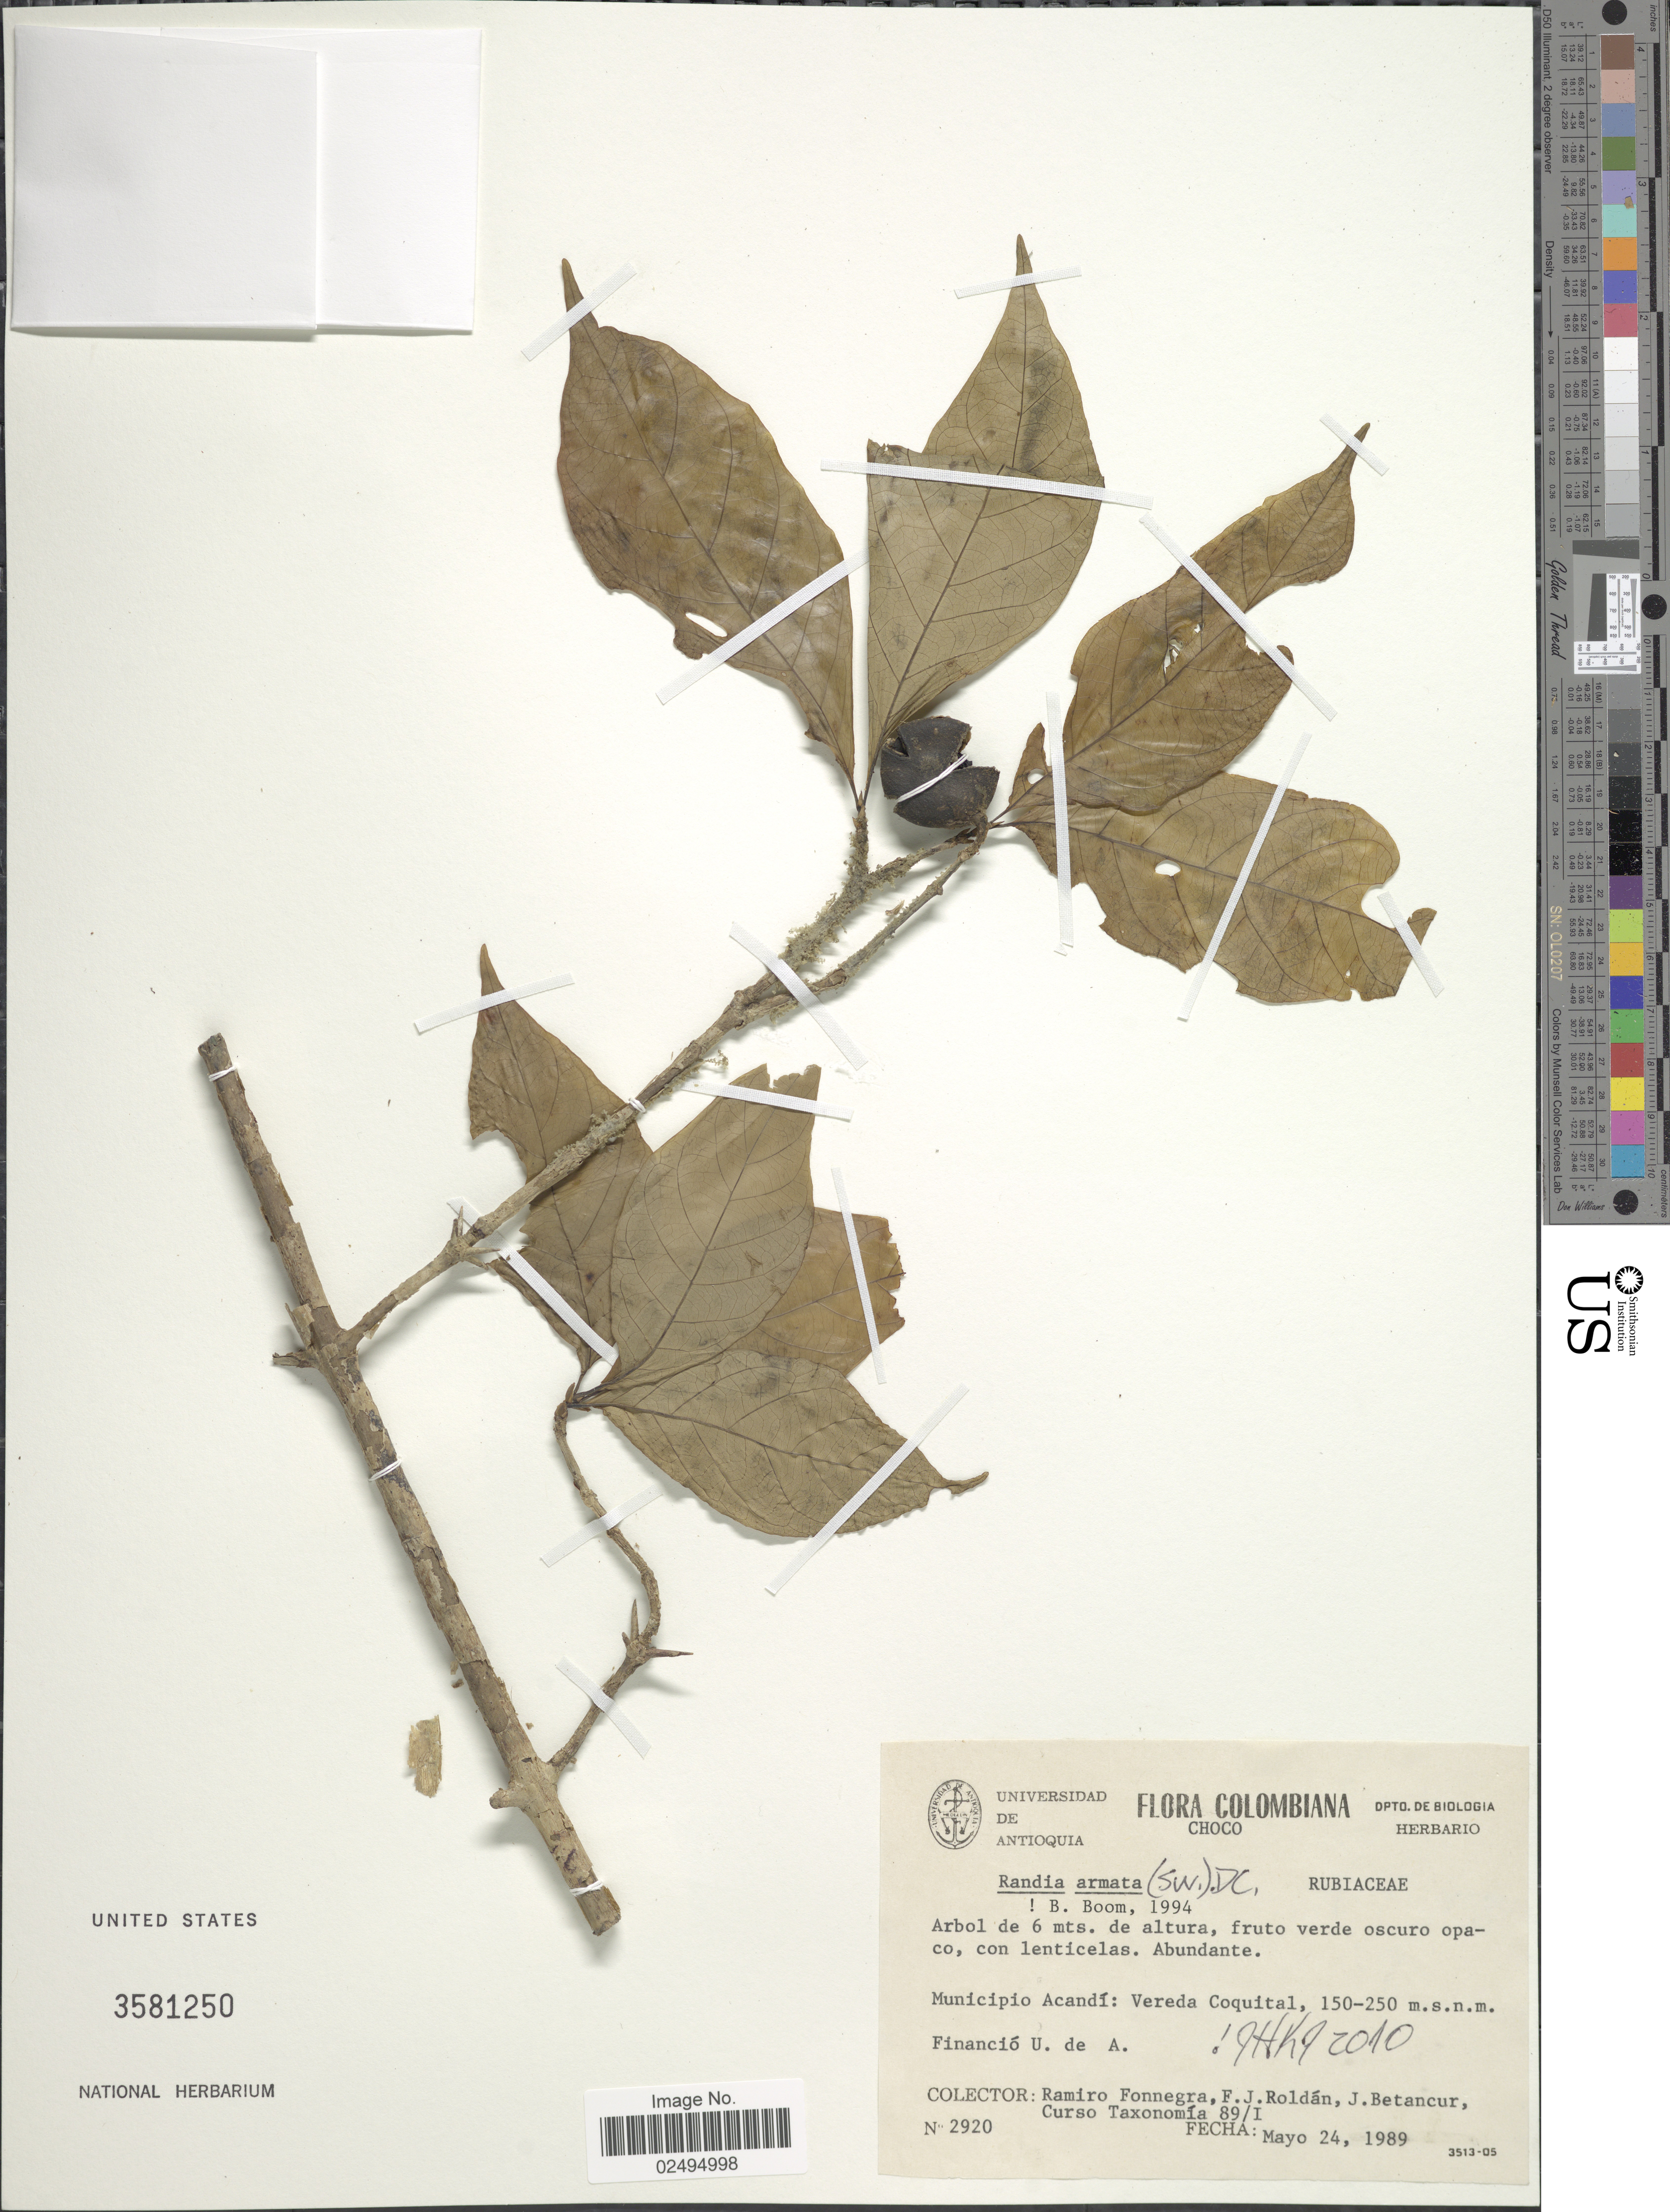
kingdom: Plantae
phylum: Tracheophyta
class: Magnoliopsida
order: Gentianales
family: Rubiaceae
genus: Randia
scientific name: Randia armata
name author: (Sw.) DC.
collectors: R. Fonnegra, F. J. Roldán, J. Betancur & C. Taxonomia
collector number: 89/I /2920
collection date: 1989-05-24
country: Colombia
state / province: Chocó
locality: Municipio Acandi: Vereda Coquital, Financio U. de A.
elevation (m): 150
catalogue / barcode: US 3581250